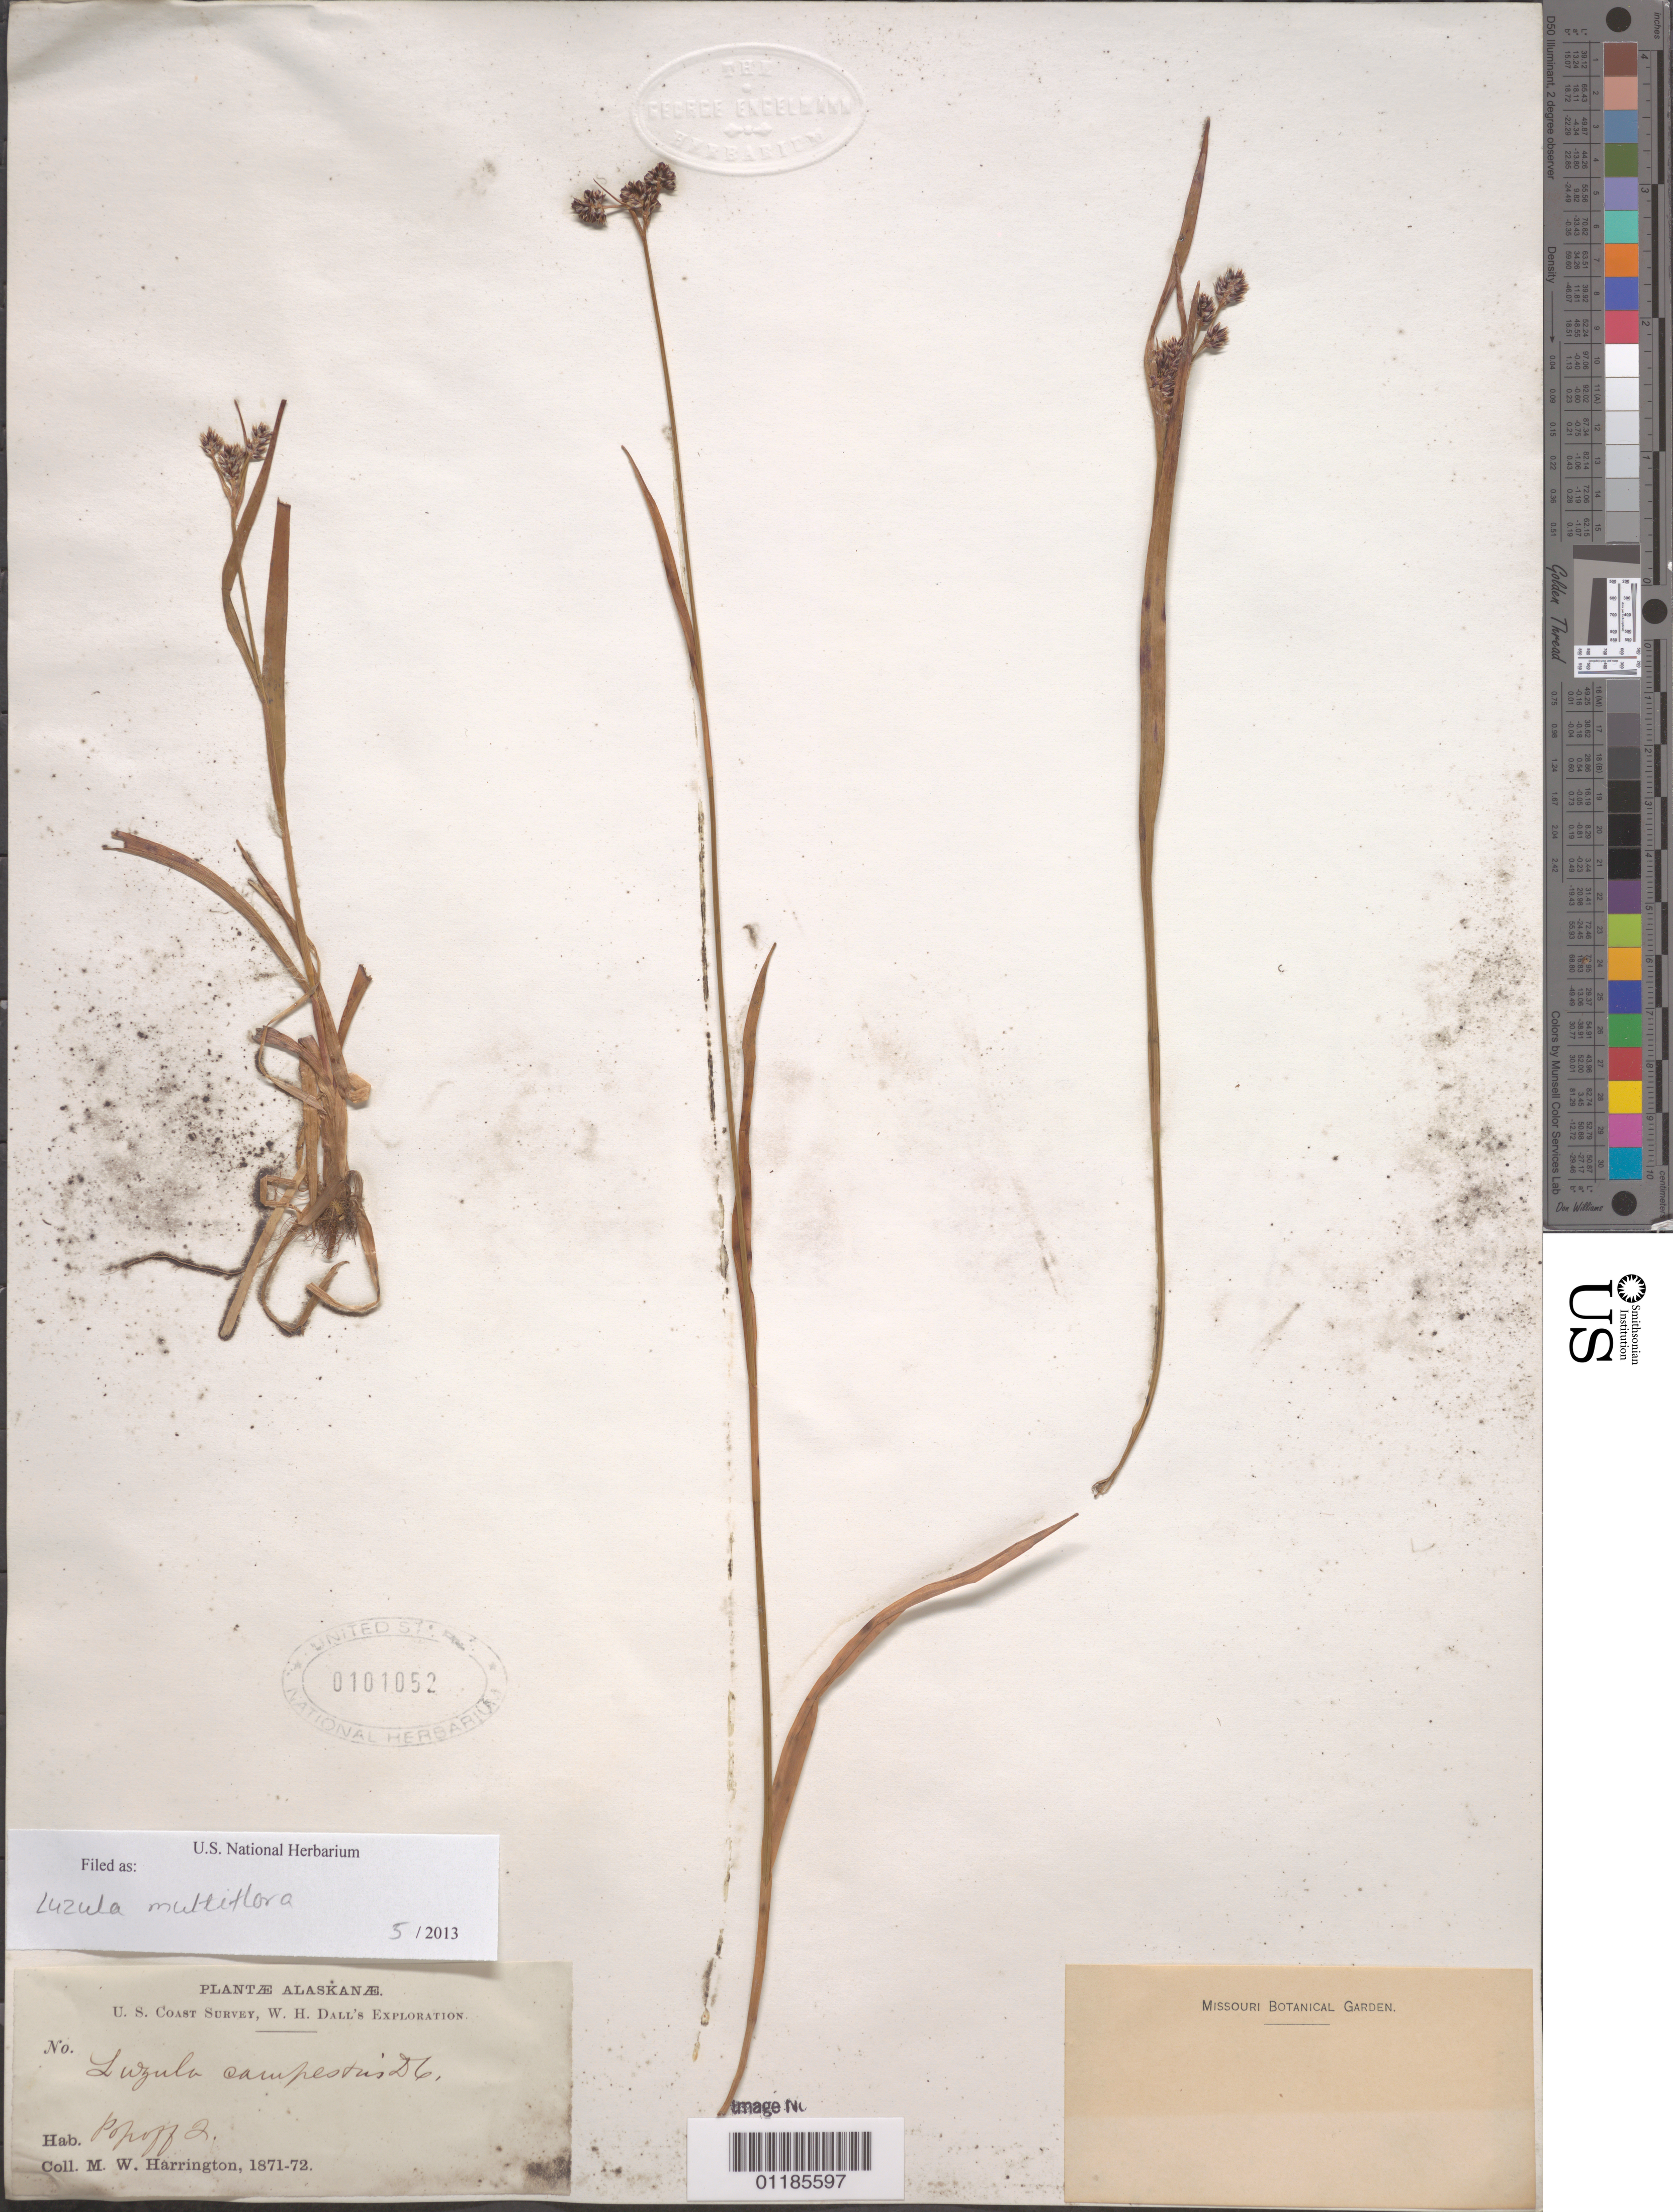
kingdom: Plantae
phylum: Tracheophyta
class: Liliopsida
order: Poales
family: Juncaceae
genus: Luzula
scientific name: Luzula multiflora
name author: (Ehrh.) Lej.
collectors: M. W. Harrington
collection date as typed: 1871 to -- --- 1872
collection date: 1871/1872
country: United States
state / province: Alaska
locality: Popoff Island.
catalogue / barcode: US 101052